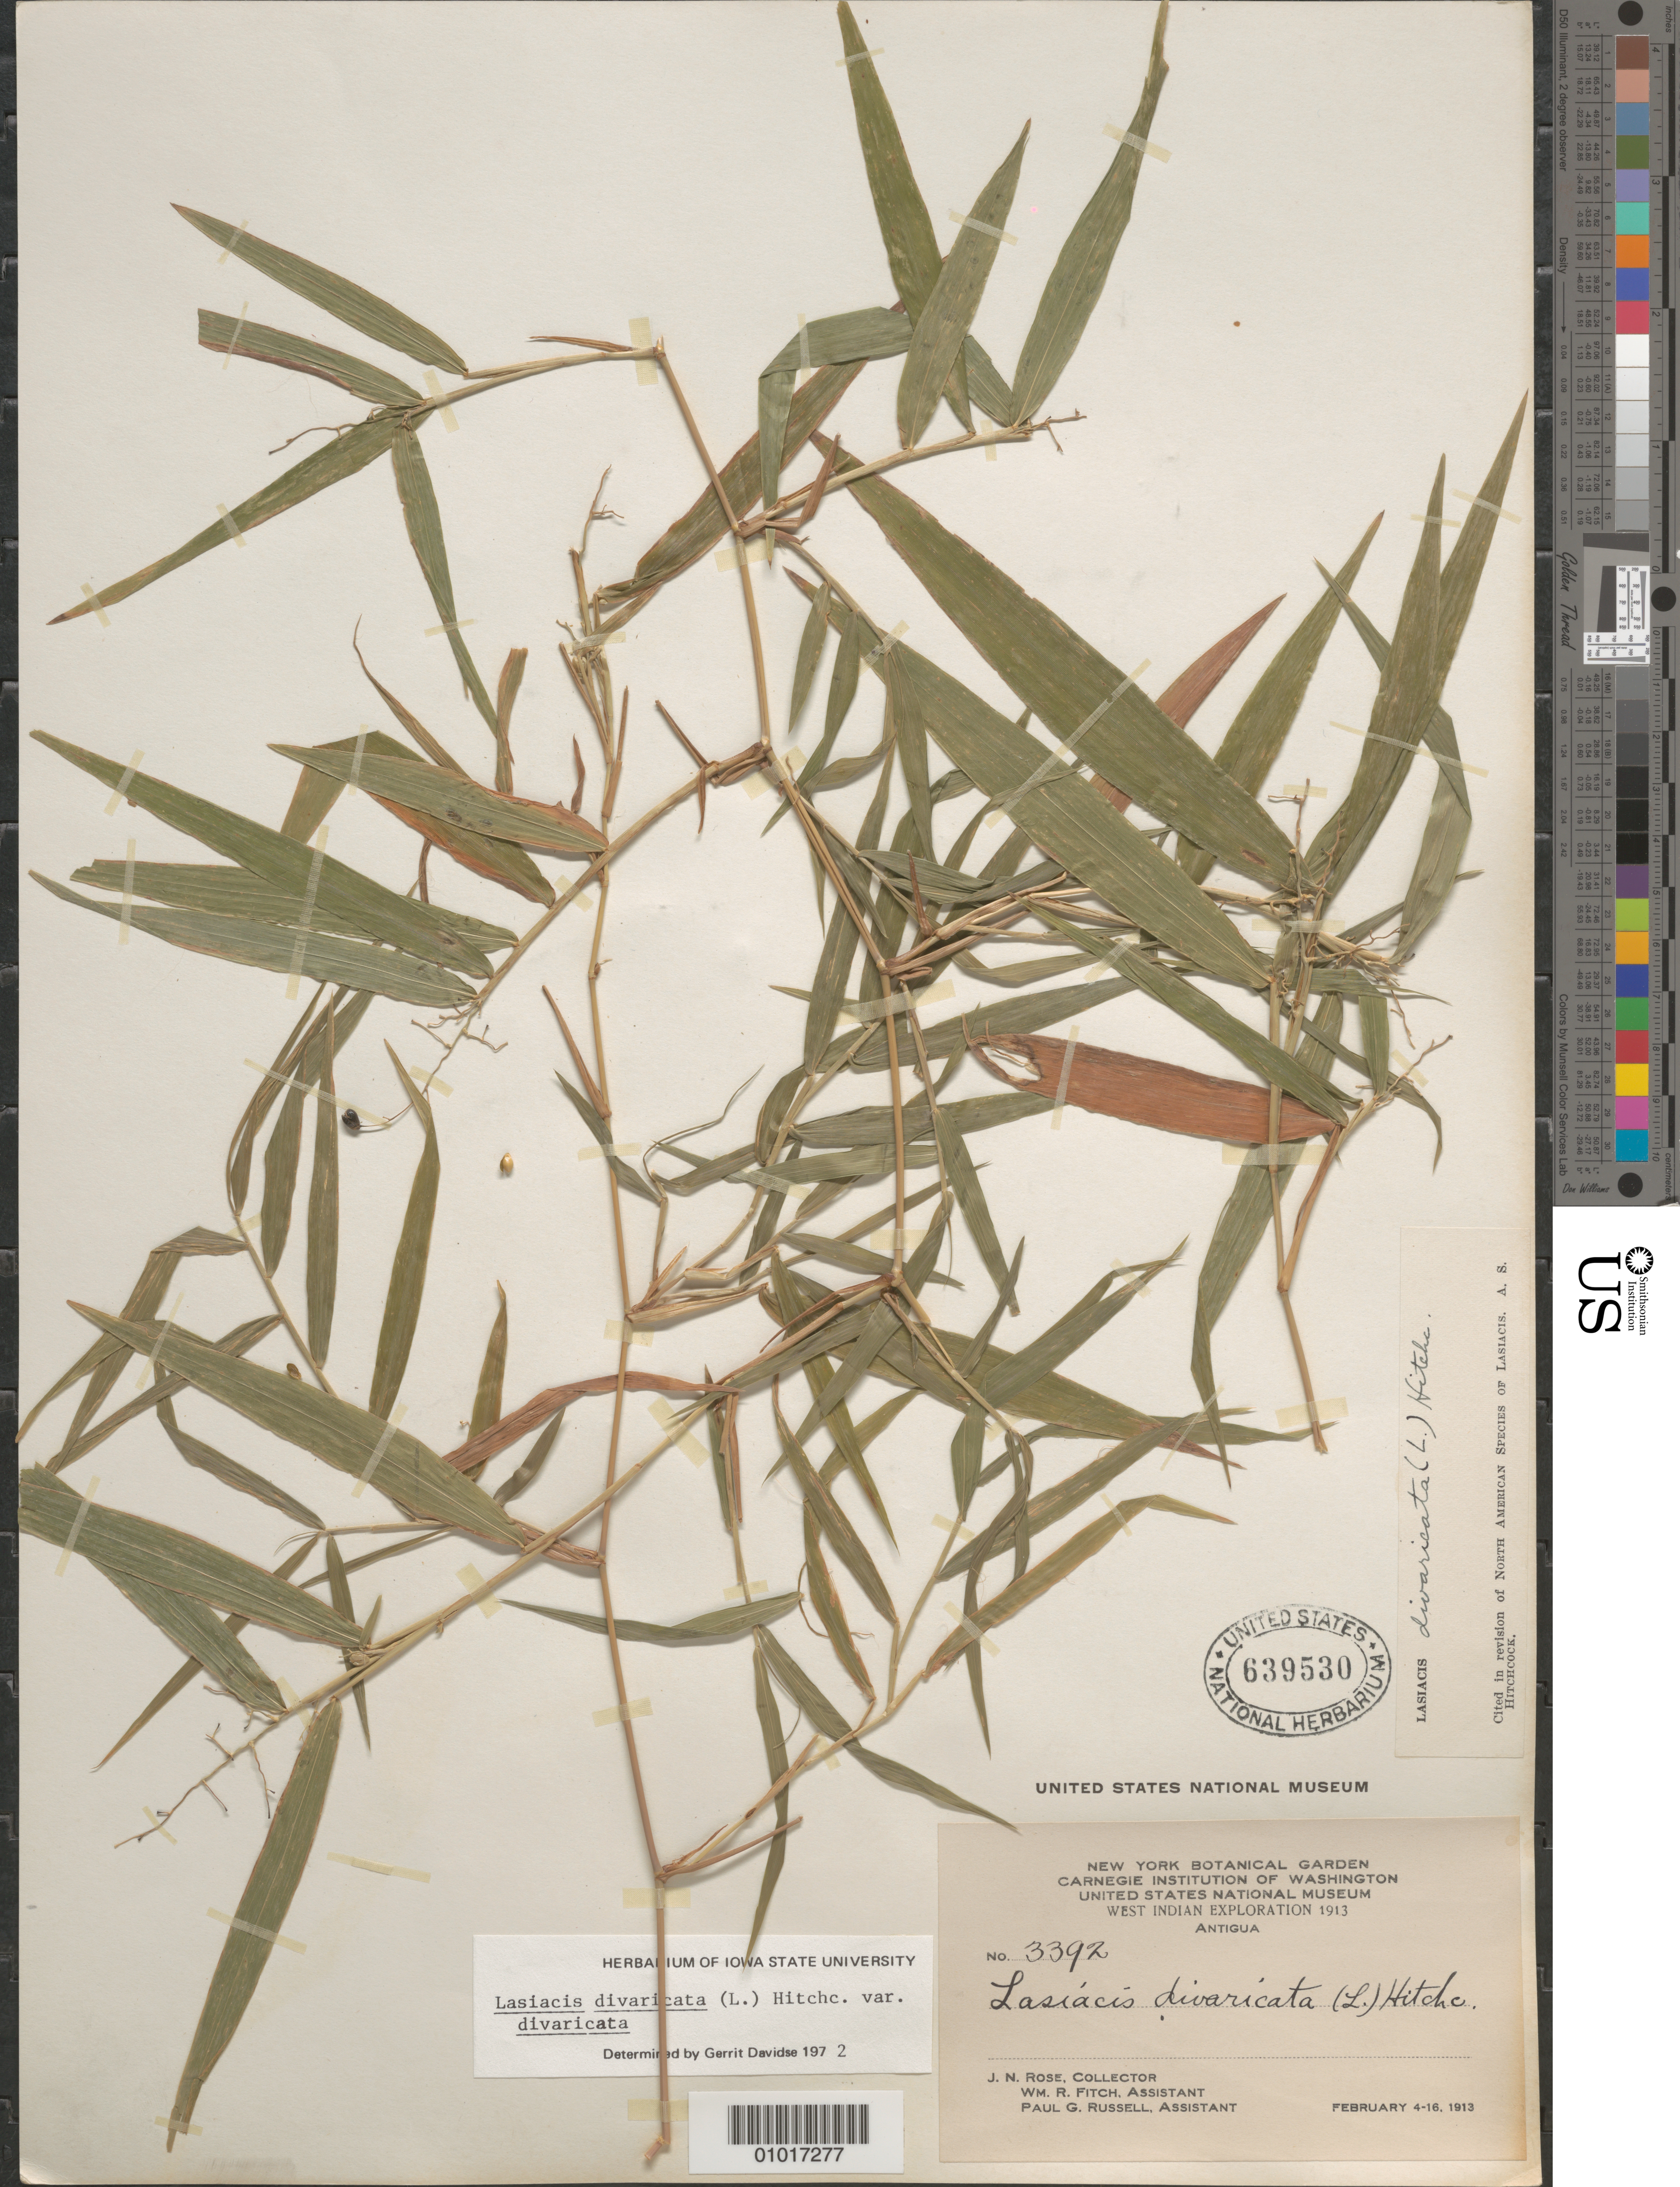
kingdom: Plantae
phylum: Tracheophyta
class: Liliopsida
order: Poales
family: Poaceae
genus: Lasiacis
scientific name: Lasiacis divaricata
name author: (L.) Hitchc.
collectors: J. N. Rose, W. R. Fitch & P. G. Russell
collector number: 3392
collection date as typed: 04 Feb 1913 to 16 Feb 1913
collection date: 1913-02-04/1913-02-16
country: Antigua and Barbuda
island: Antigua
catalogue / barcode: US 639530